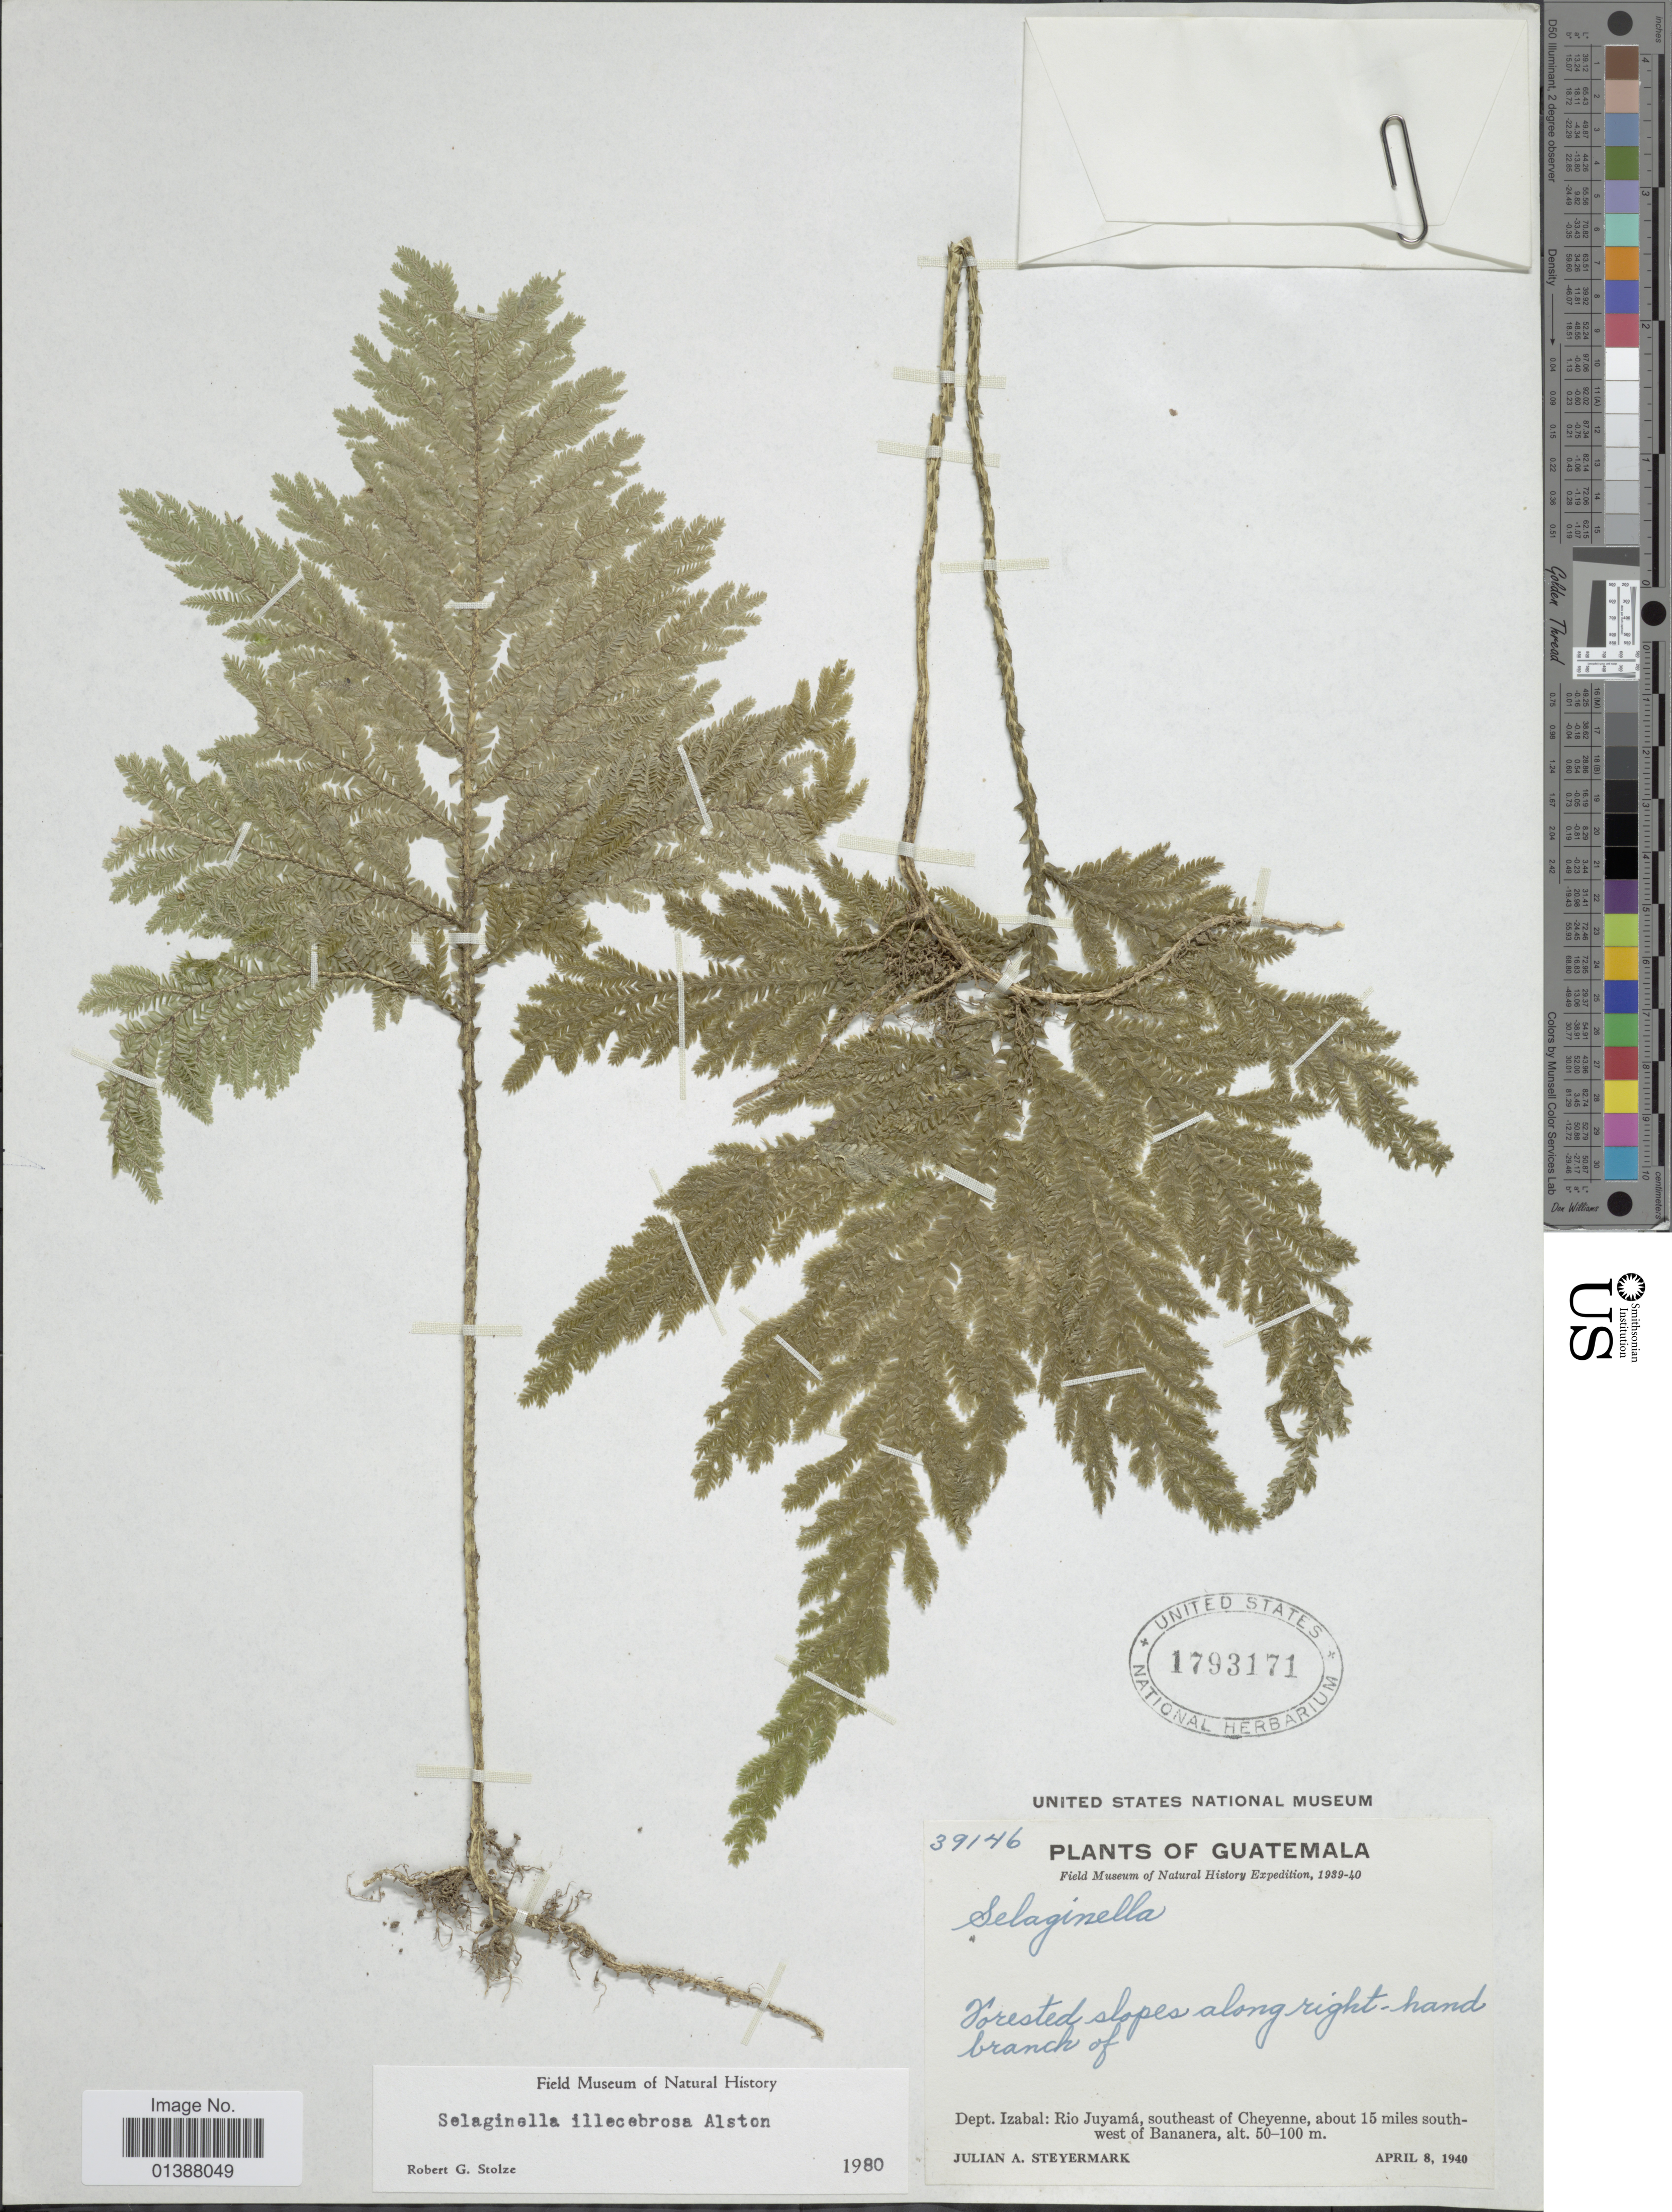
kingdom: Plantae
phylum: Tracheophyta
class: Lycopodiopsida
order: Selaginellales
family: Selaginellaceae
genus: Selaginella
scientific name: Selaginella illecebrosa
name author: Alston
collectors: J. Steyermark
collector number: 39146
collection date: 1940-04-08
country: Guatemala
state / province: Izabal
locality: Dept. Izabal: Rio Juyamá, southeast of Cheyenne, about 15 miles southwest of Bananera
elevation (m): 50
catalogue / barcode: US 1793171